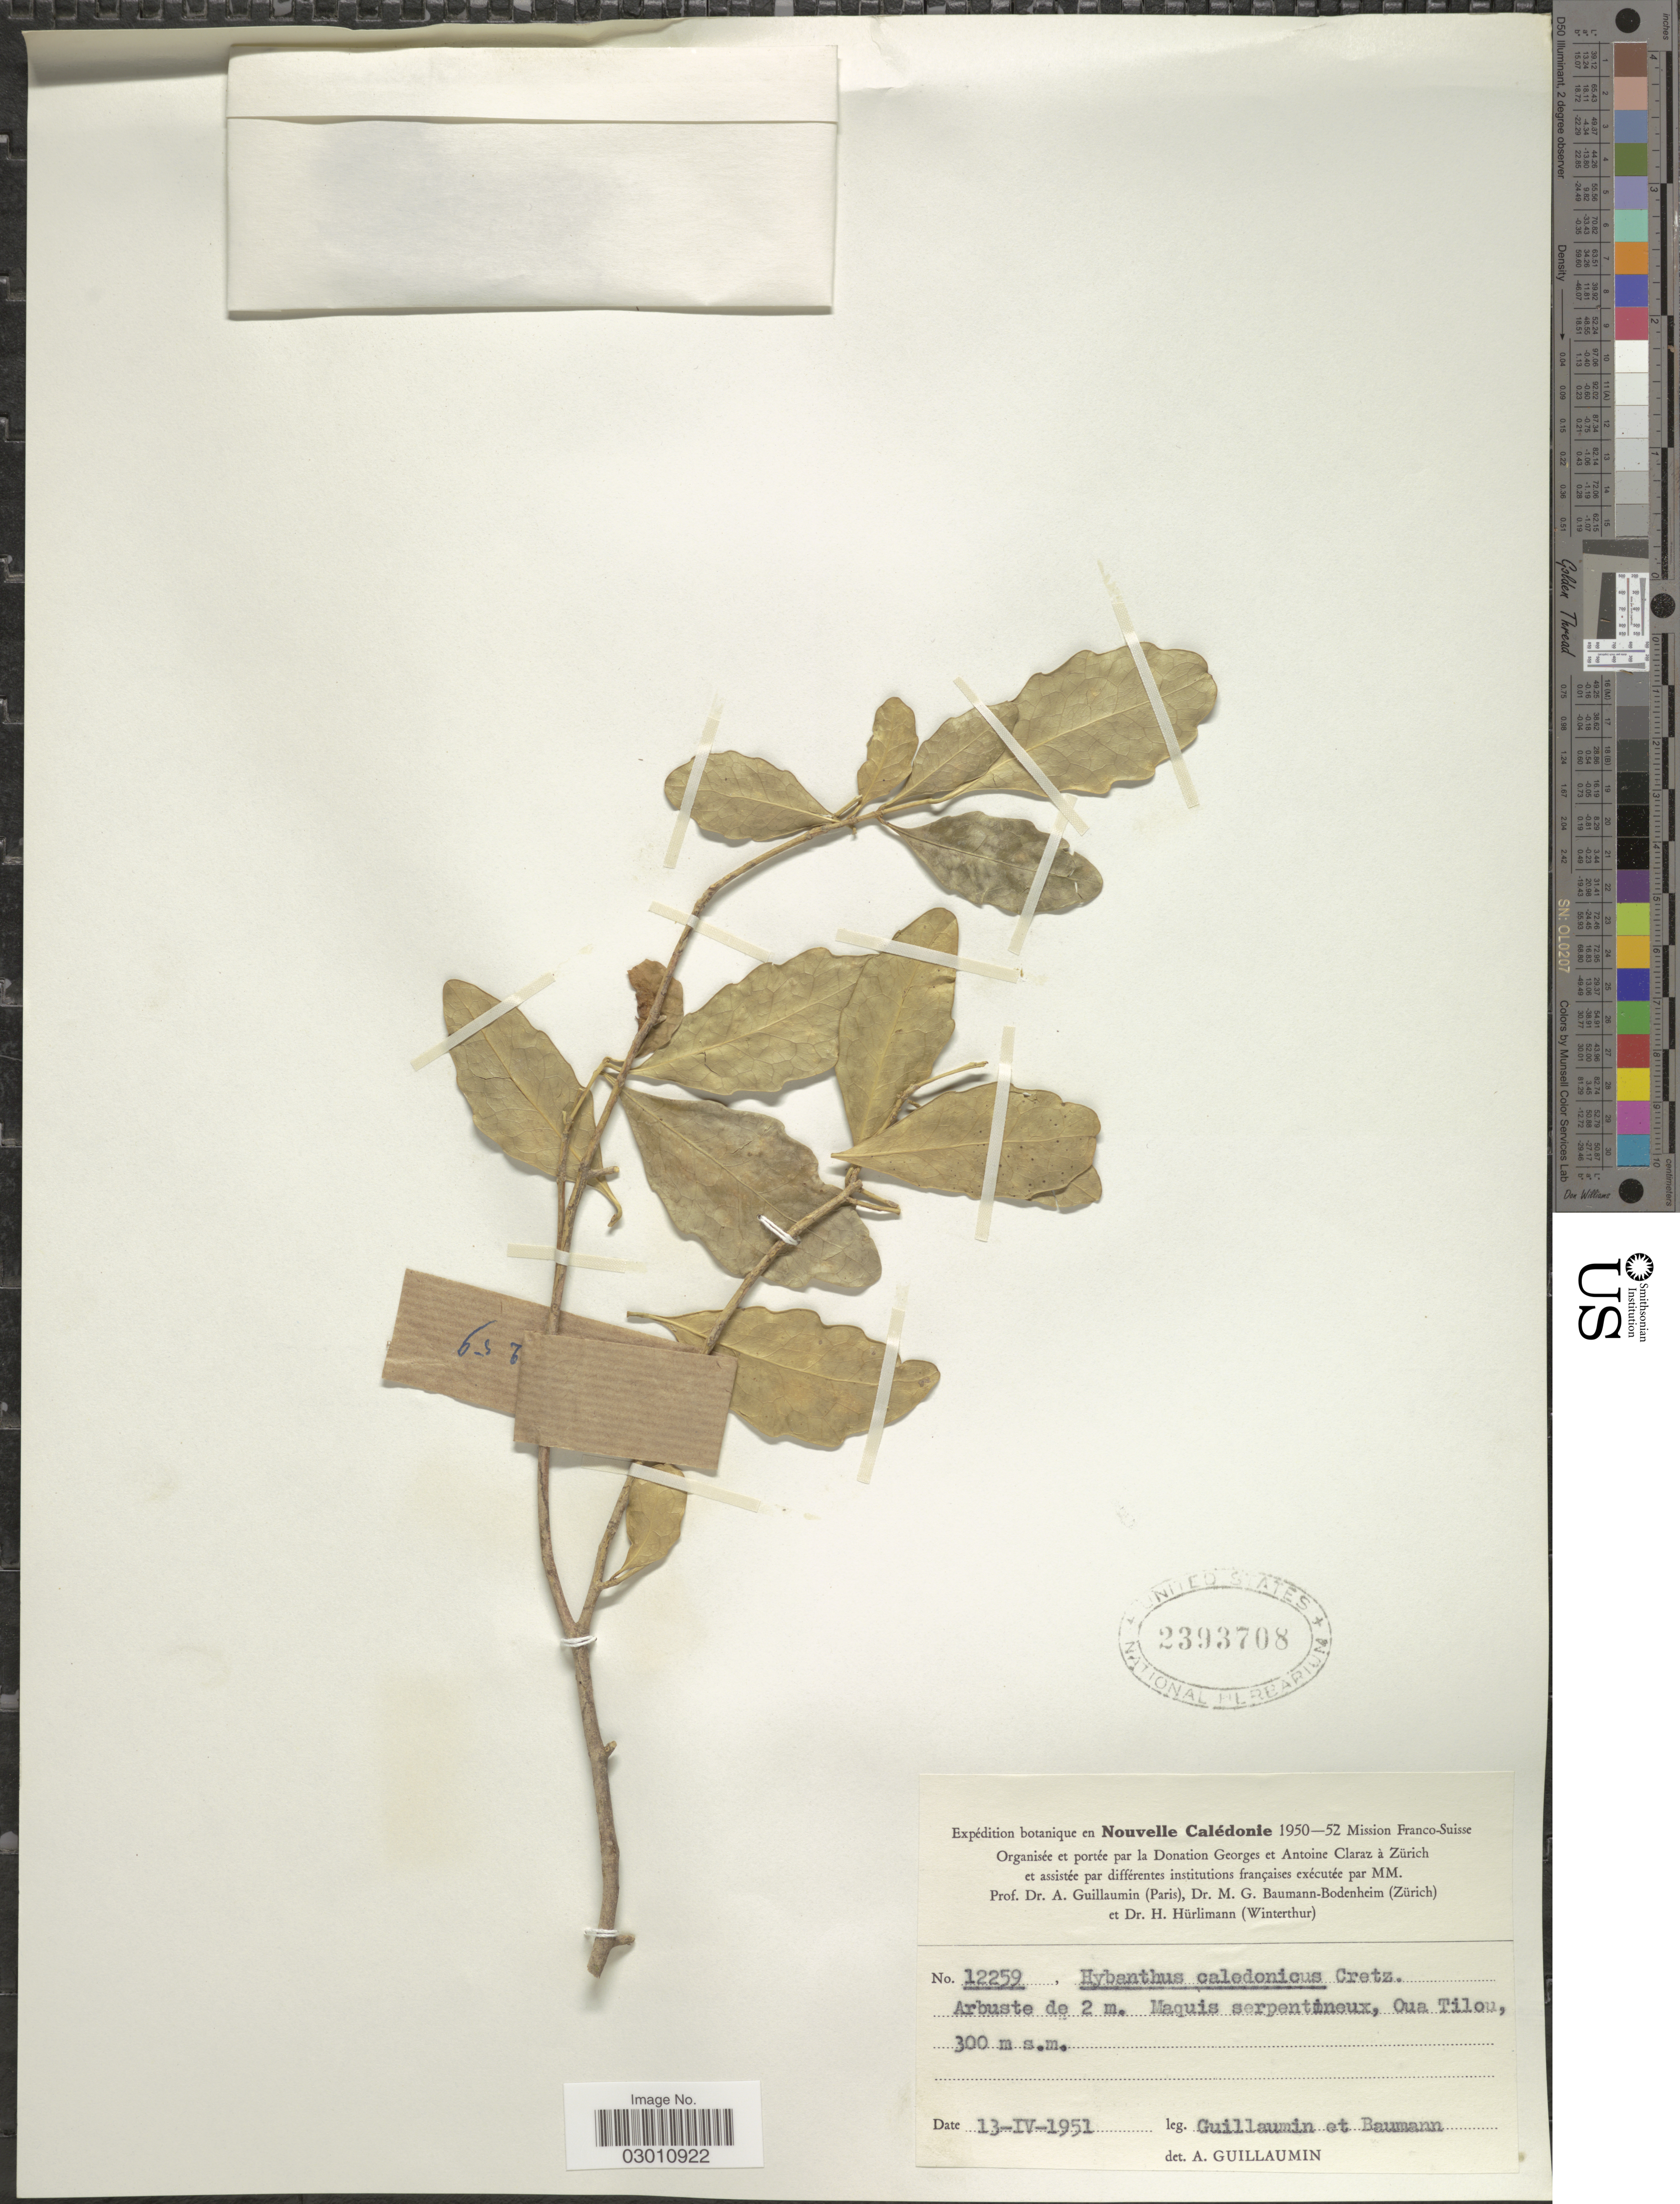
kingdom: Plantae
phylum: Tracheophyta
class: Magnoliopsida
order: Malpighiales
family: Violaceae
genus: Hybanthus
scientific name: Hybanthus caledonicus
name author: (Turcz.) Cretz.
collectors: A. Guillaumin & M. G. Baumann-Bodenheim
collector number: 12259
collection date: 1951-04-13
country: New Caledonia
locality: Maquis serpentineux, Oua Tilou.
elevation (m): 300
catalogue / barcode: US 2393708